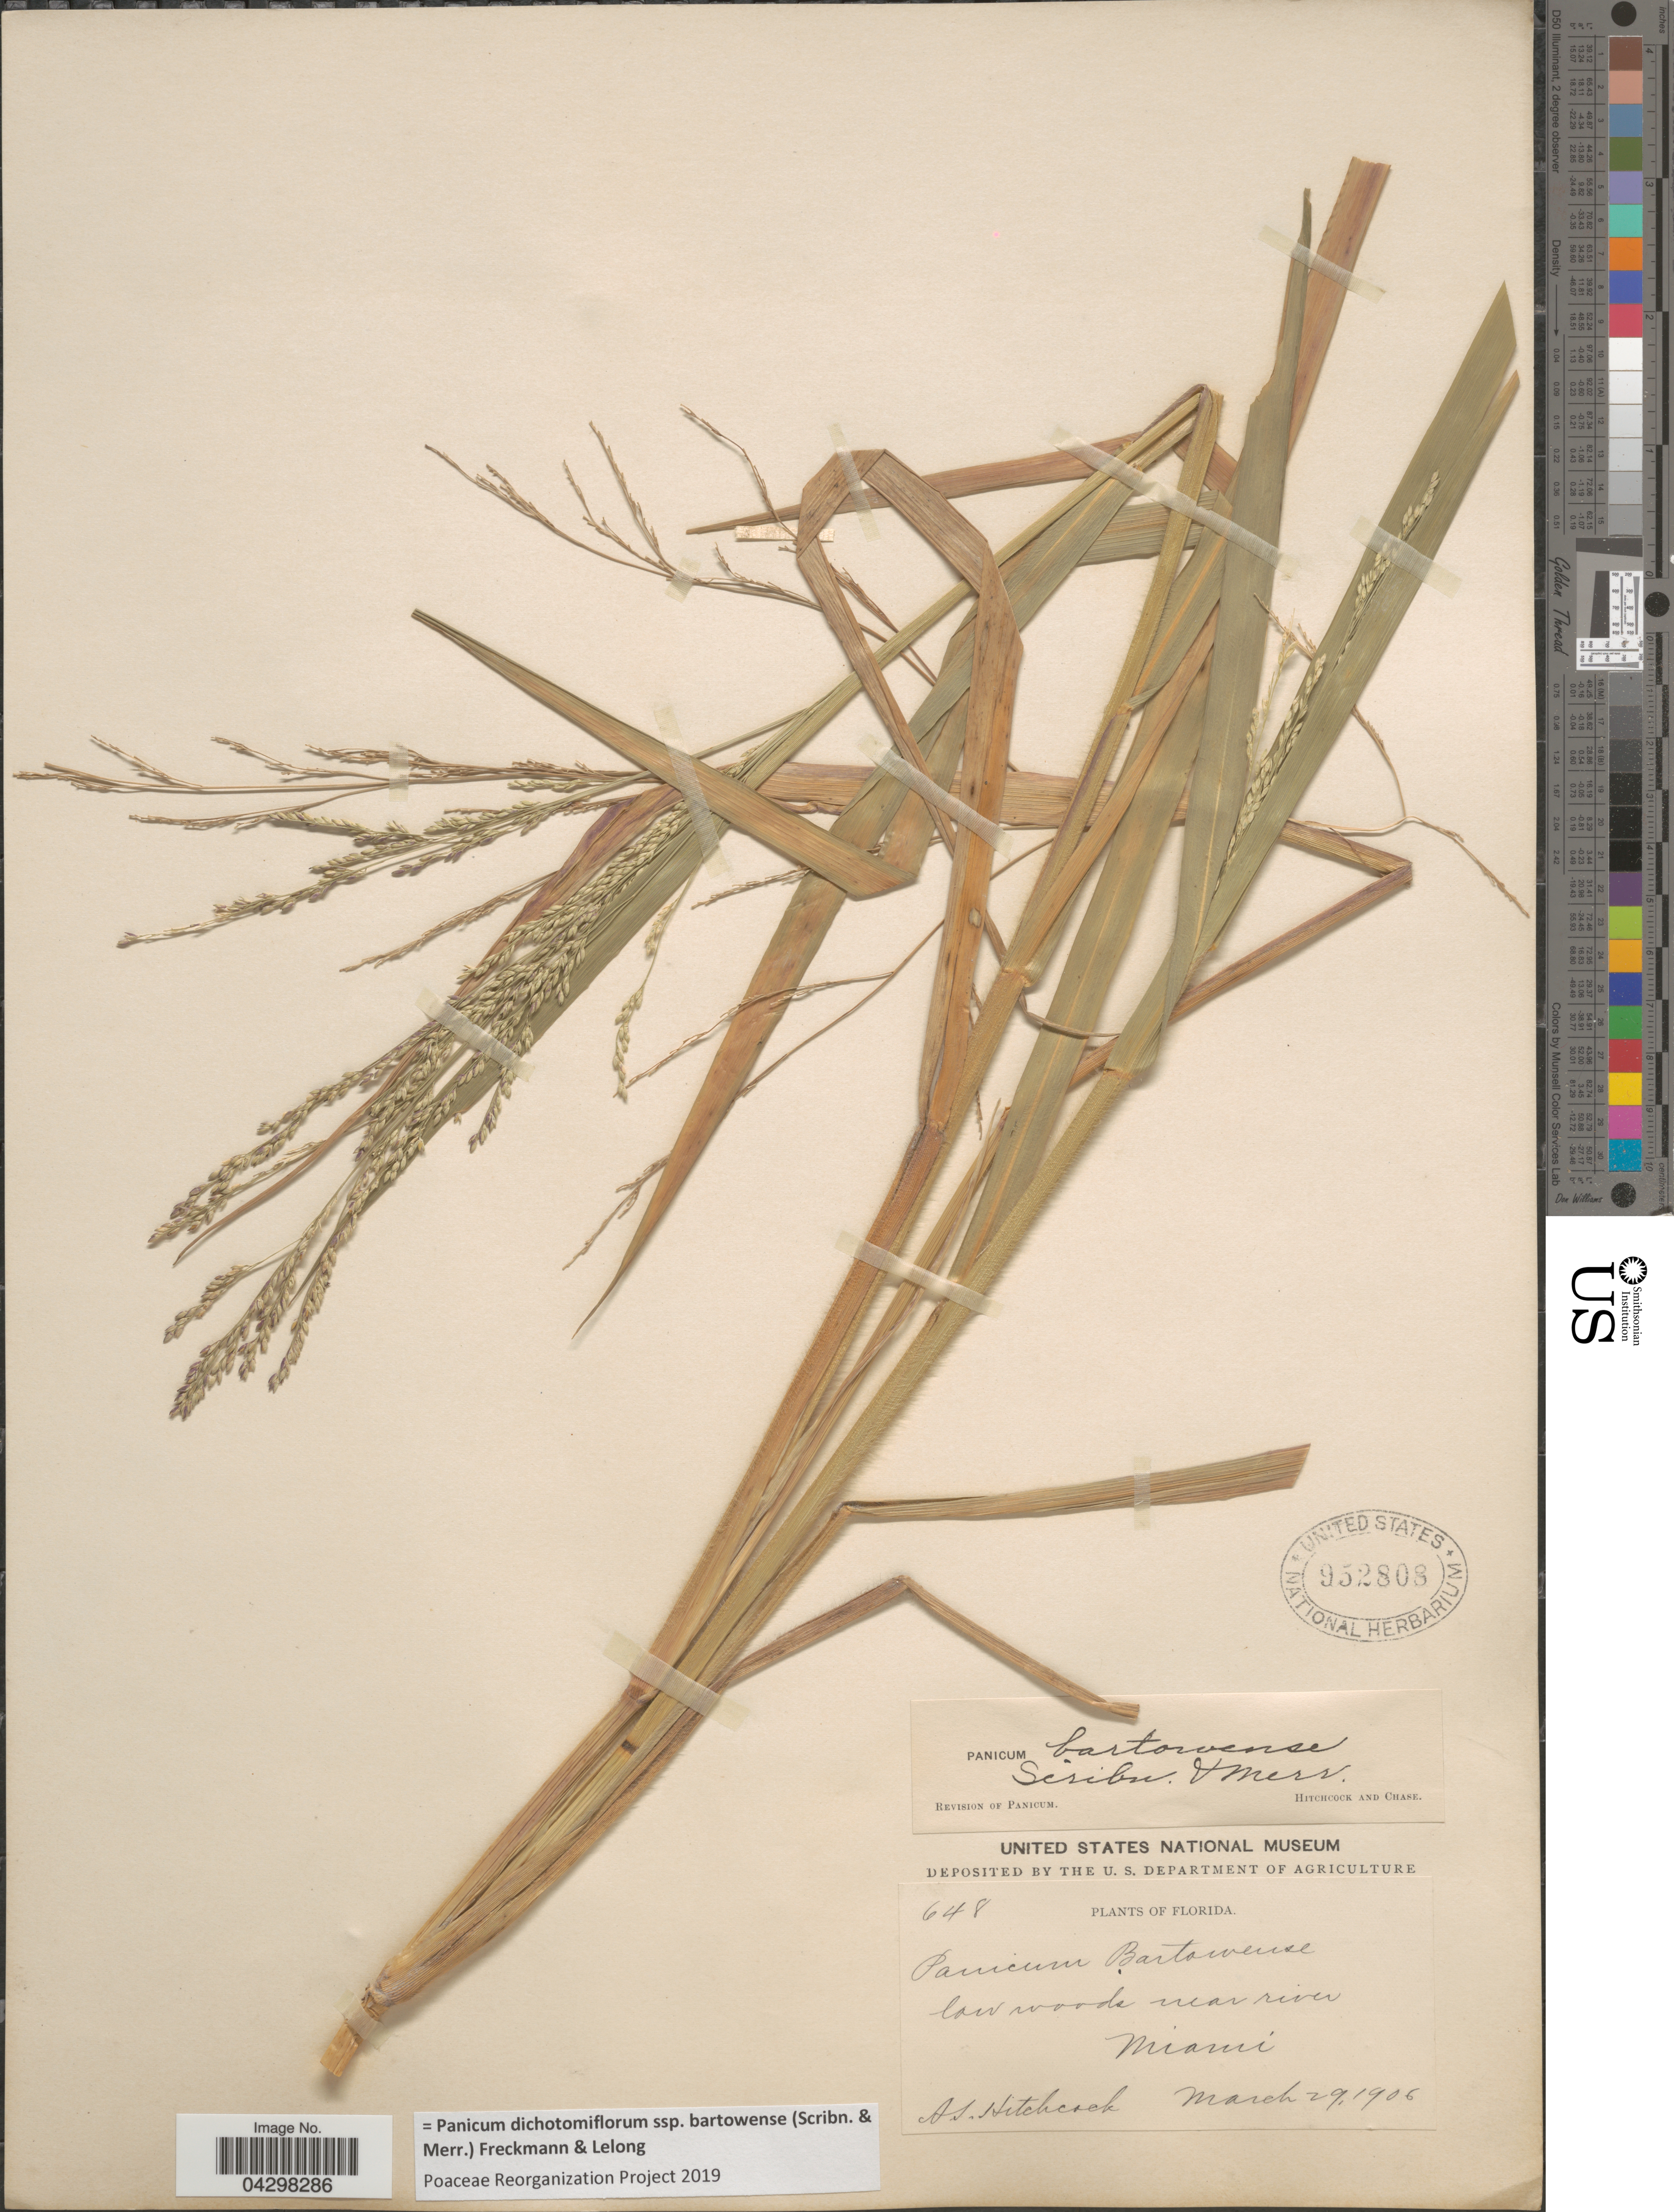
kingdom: Plantae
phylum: Tracheophyta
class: Liliopsida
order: Poales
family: Poaceae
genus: Panicum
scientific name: Panicum dichotomiflorum subsp. bartowense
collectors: A. S. Hitchcock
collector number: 648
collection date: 1906-03-29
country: United States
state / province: Florida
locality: Low woods near river. Miami.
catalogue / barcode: US 952808